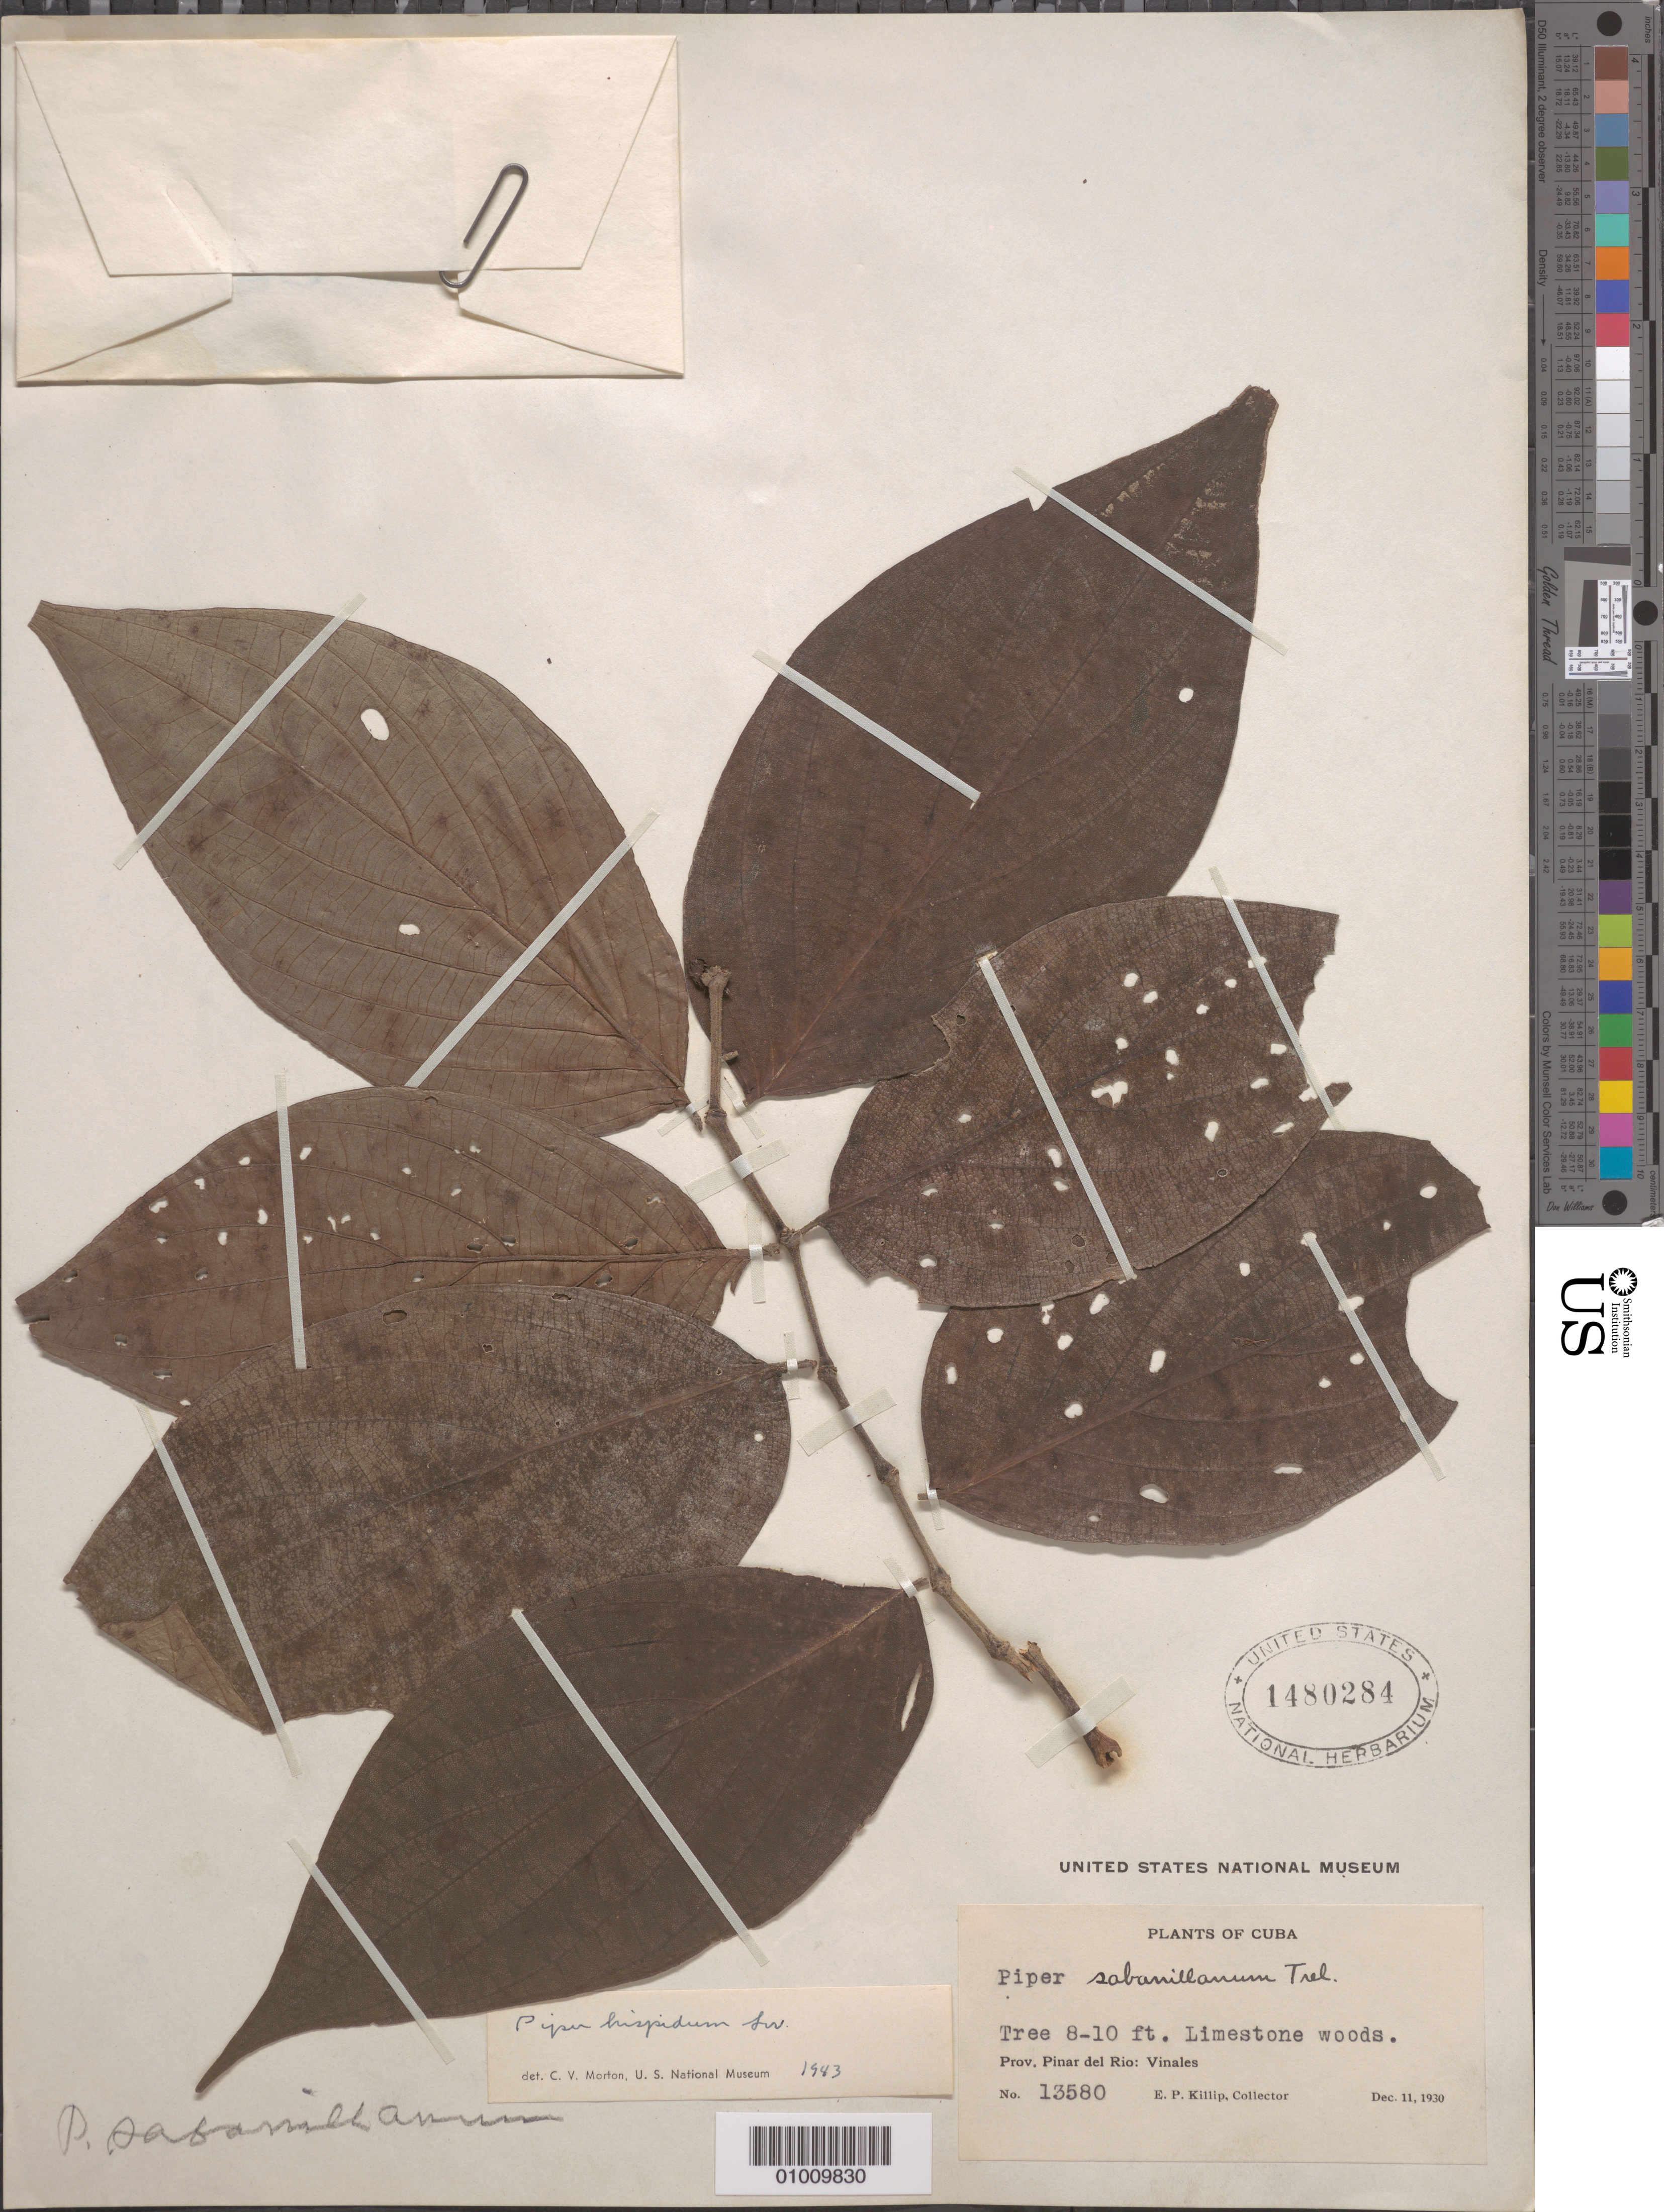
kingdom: Plantae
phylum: Tracheophyta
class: Magnoliopsida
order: Piperales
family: Piperaceae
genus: Piper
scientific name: Piper hispidum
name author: Sw.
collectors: E. P. Killip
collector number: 13580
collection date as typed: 11 Dec 1930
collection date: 1930-12-11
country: Cuba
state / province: Pinar del Rio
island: Cuba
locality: Viñales Limestone woods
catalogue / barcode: US 1480284